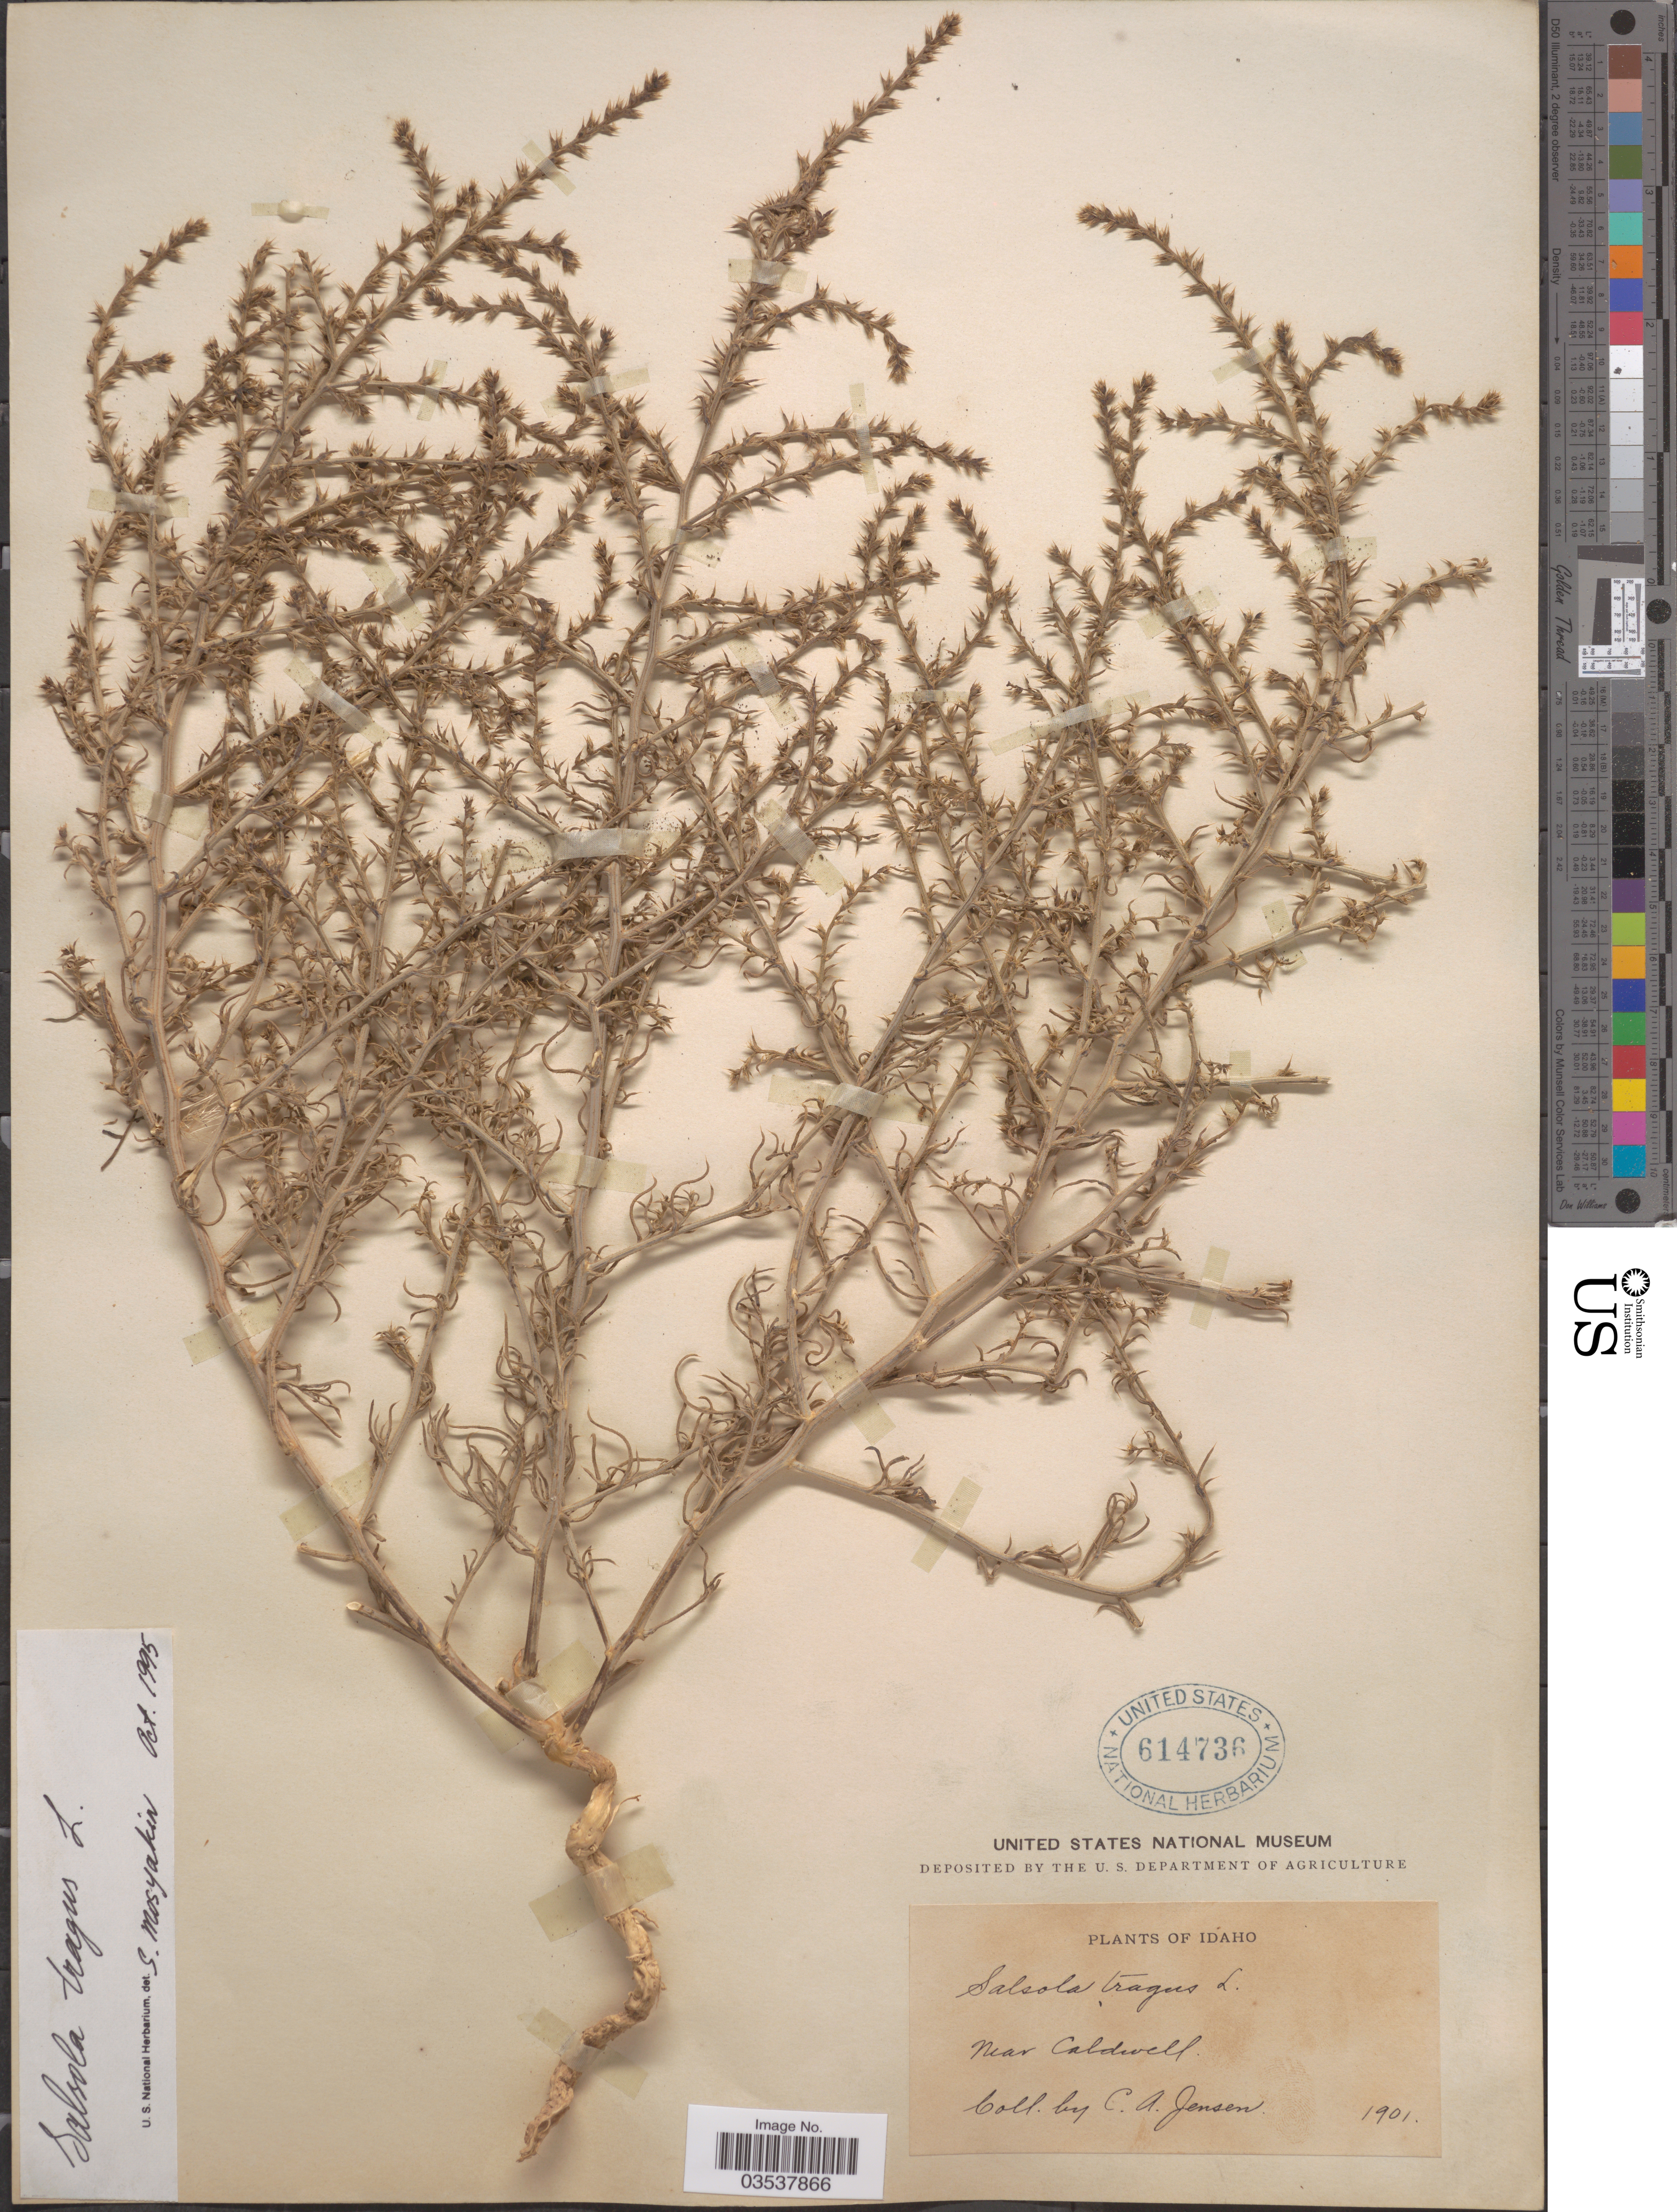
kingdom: Plantae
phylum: Tracheophyta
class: Magnoliopsida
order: Caryophyllales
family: Amaranthaceae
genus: Salsola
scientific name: Salsola pestifer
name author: A. Nelson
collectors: C. Jensen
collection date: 1901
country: United States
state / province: Idaho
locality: Near Caldwell.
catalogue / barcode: US 614736